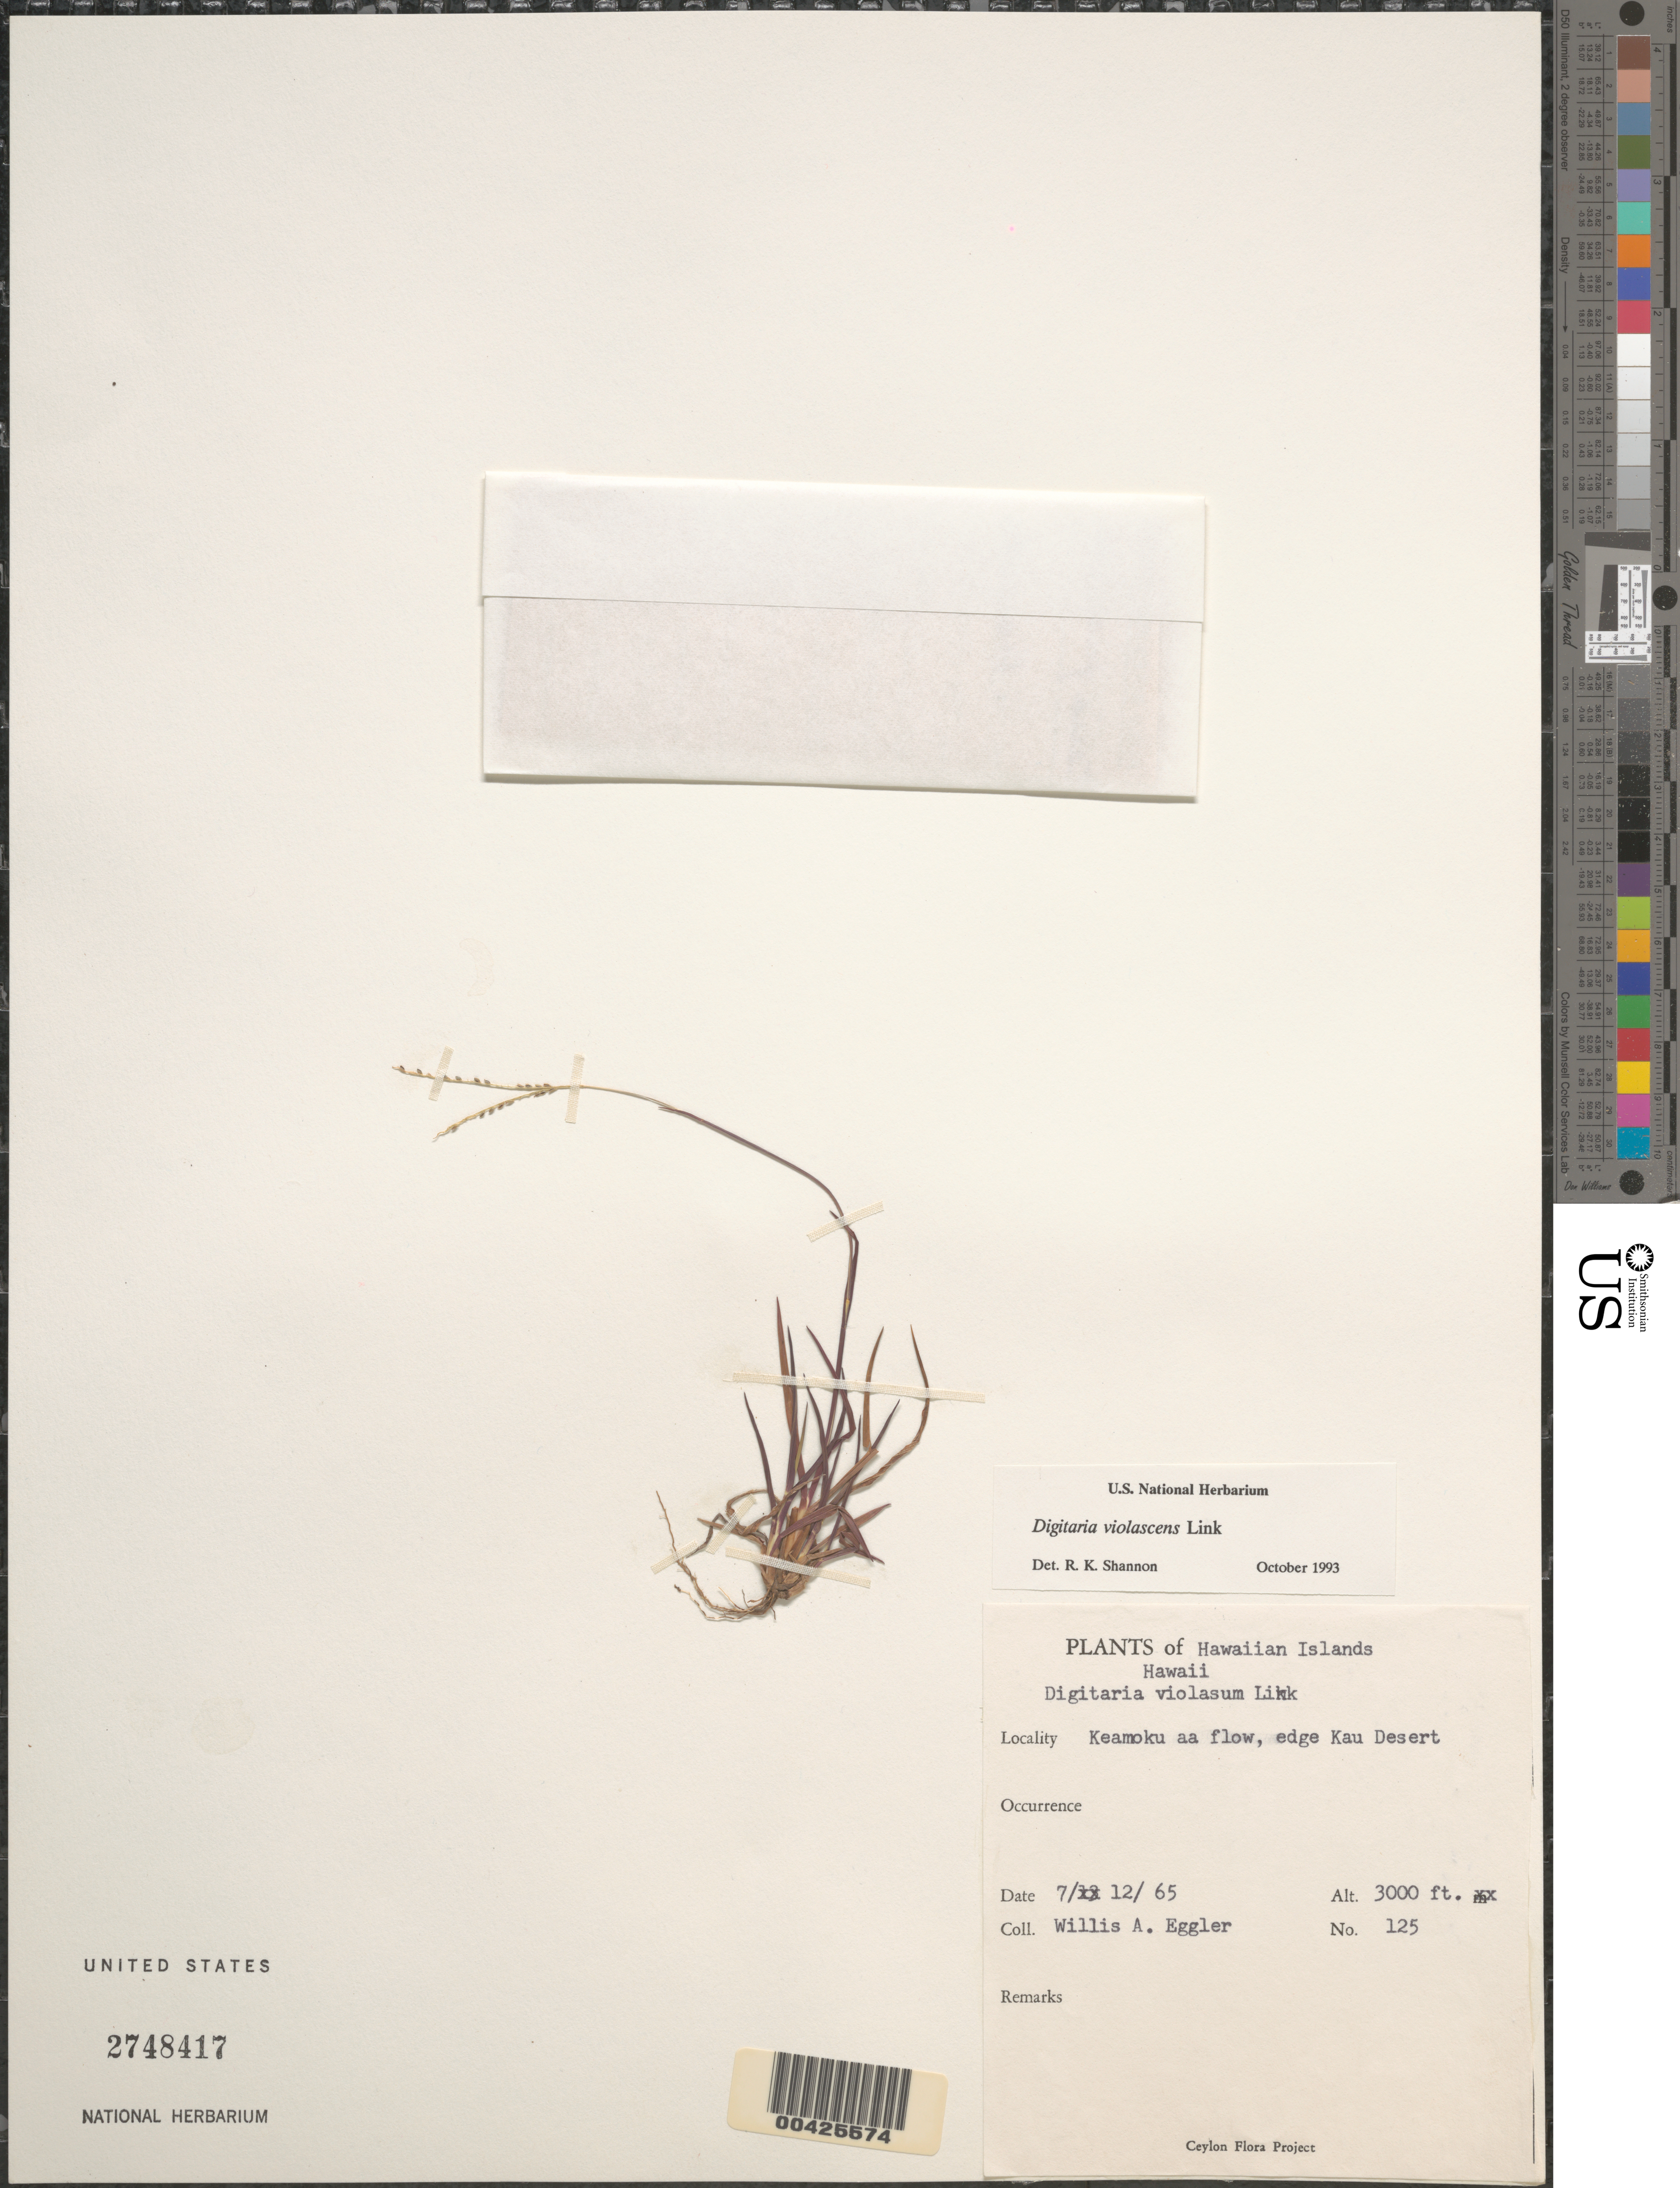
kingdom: Plantae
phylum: Tracheophyta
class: Liliopsida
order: Poales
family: Poaceae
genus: Digitaria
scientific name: Digitaria violascens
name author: Link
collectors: W. A. Eggler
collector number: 125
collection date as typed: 12 Jul 1965 or 7 Dec 1965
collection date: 1965-07-12 or 1965-12-07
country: United States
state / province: Hawaii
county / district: Hawaii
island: Hawaii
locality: Keamoku aa flow, edge Kau Desert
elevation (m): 914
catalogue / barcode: US 2748417